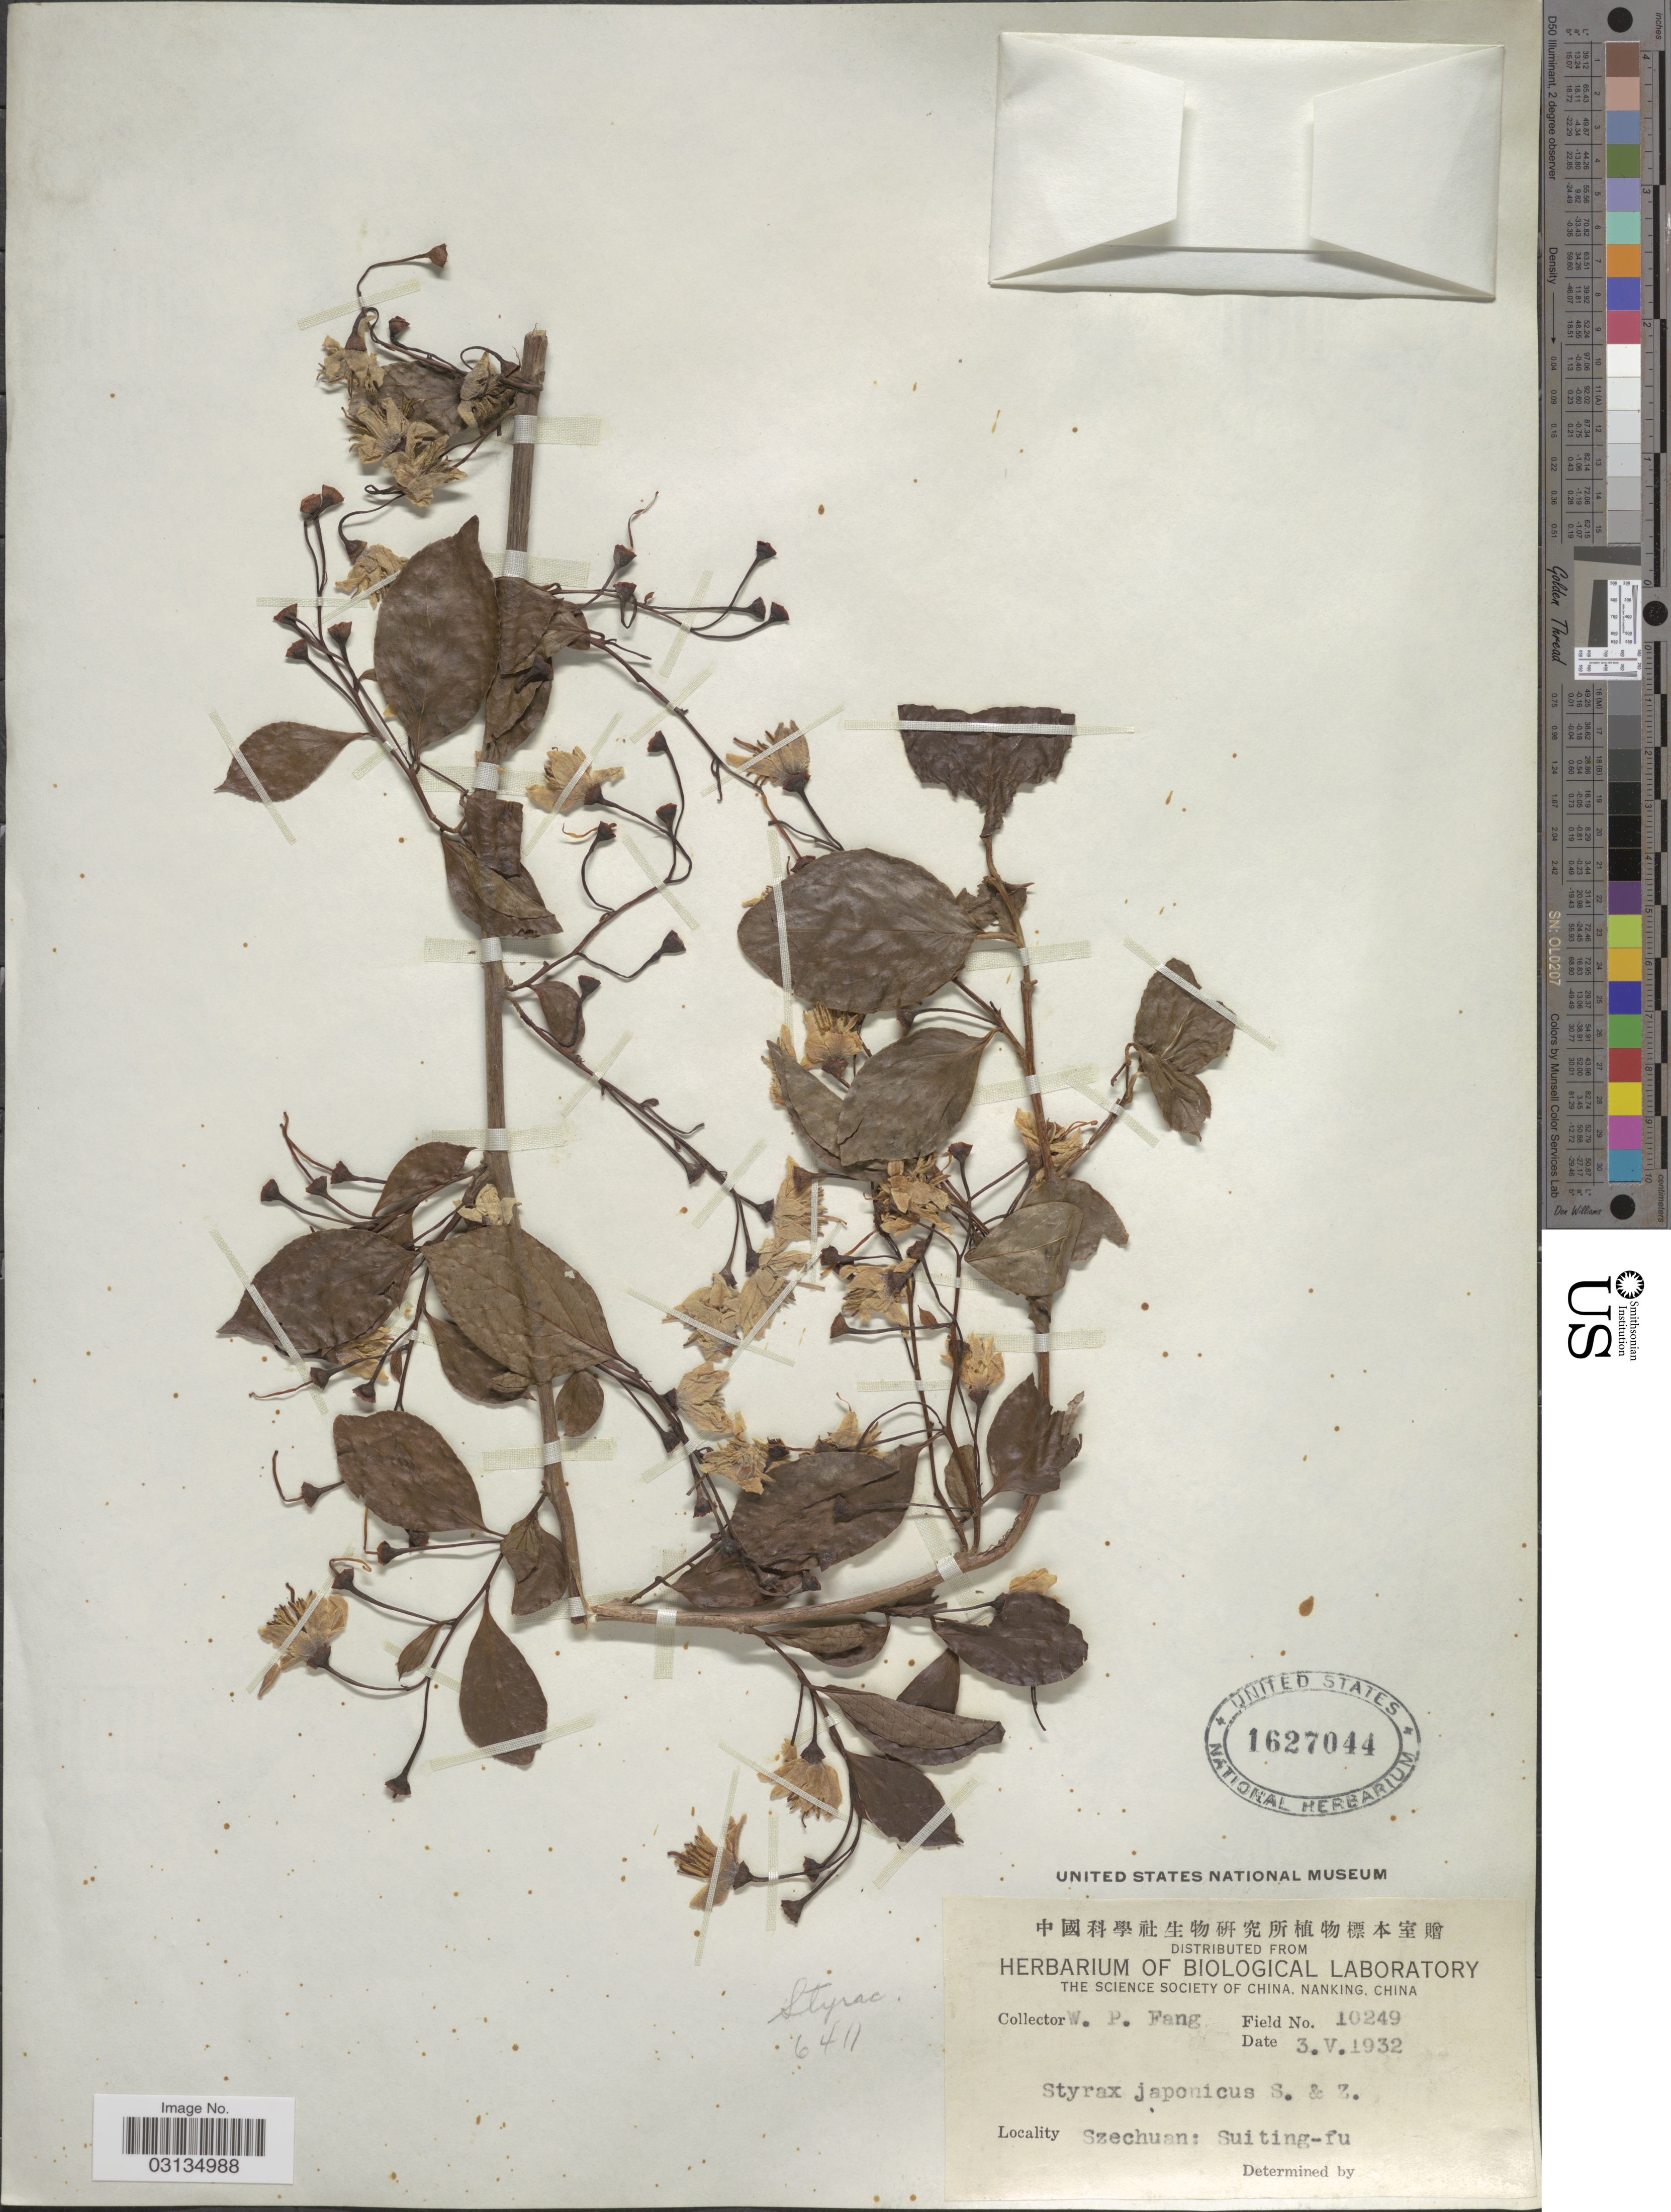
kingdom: Plantae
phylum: Tracheophyta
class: Magnoliopsida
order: Ericales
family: Styracaceae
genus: Styrax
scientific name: Styrax japonicus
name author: Siebold & Zucc.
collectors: W. P. Fang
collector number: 10249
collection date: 1932-05-03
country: China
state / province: Sichuan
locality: Szechuan: Suiting-fu.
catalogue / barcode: US 1627044